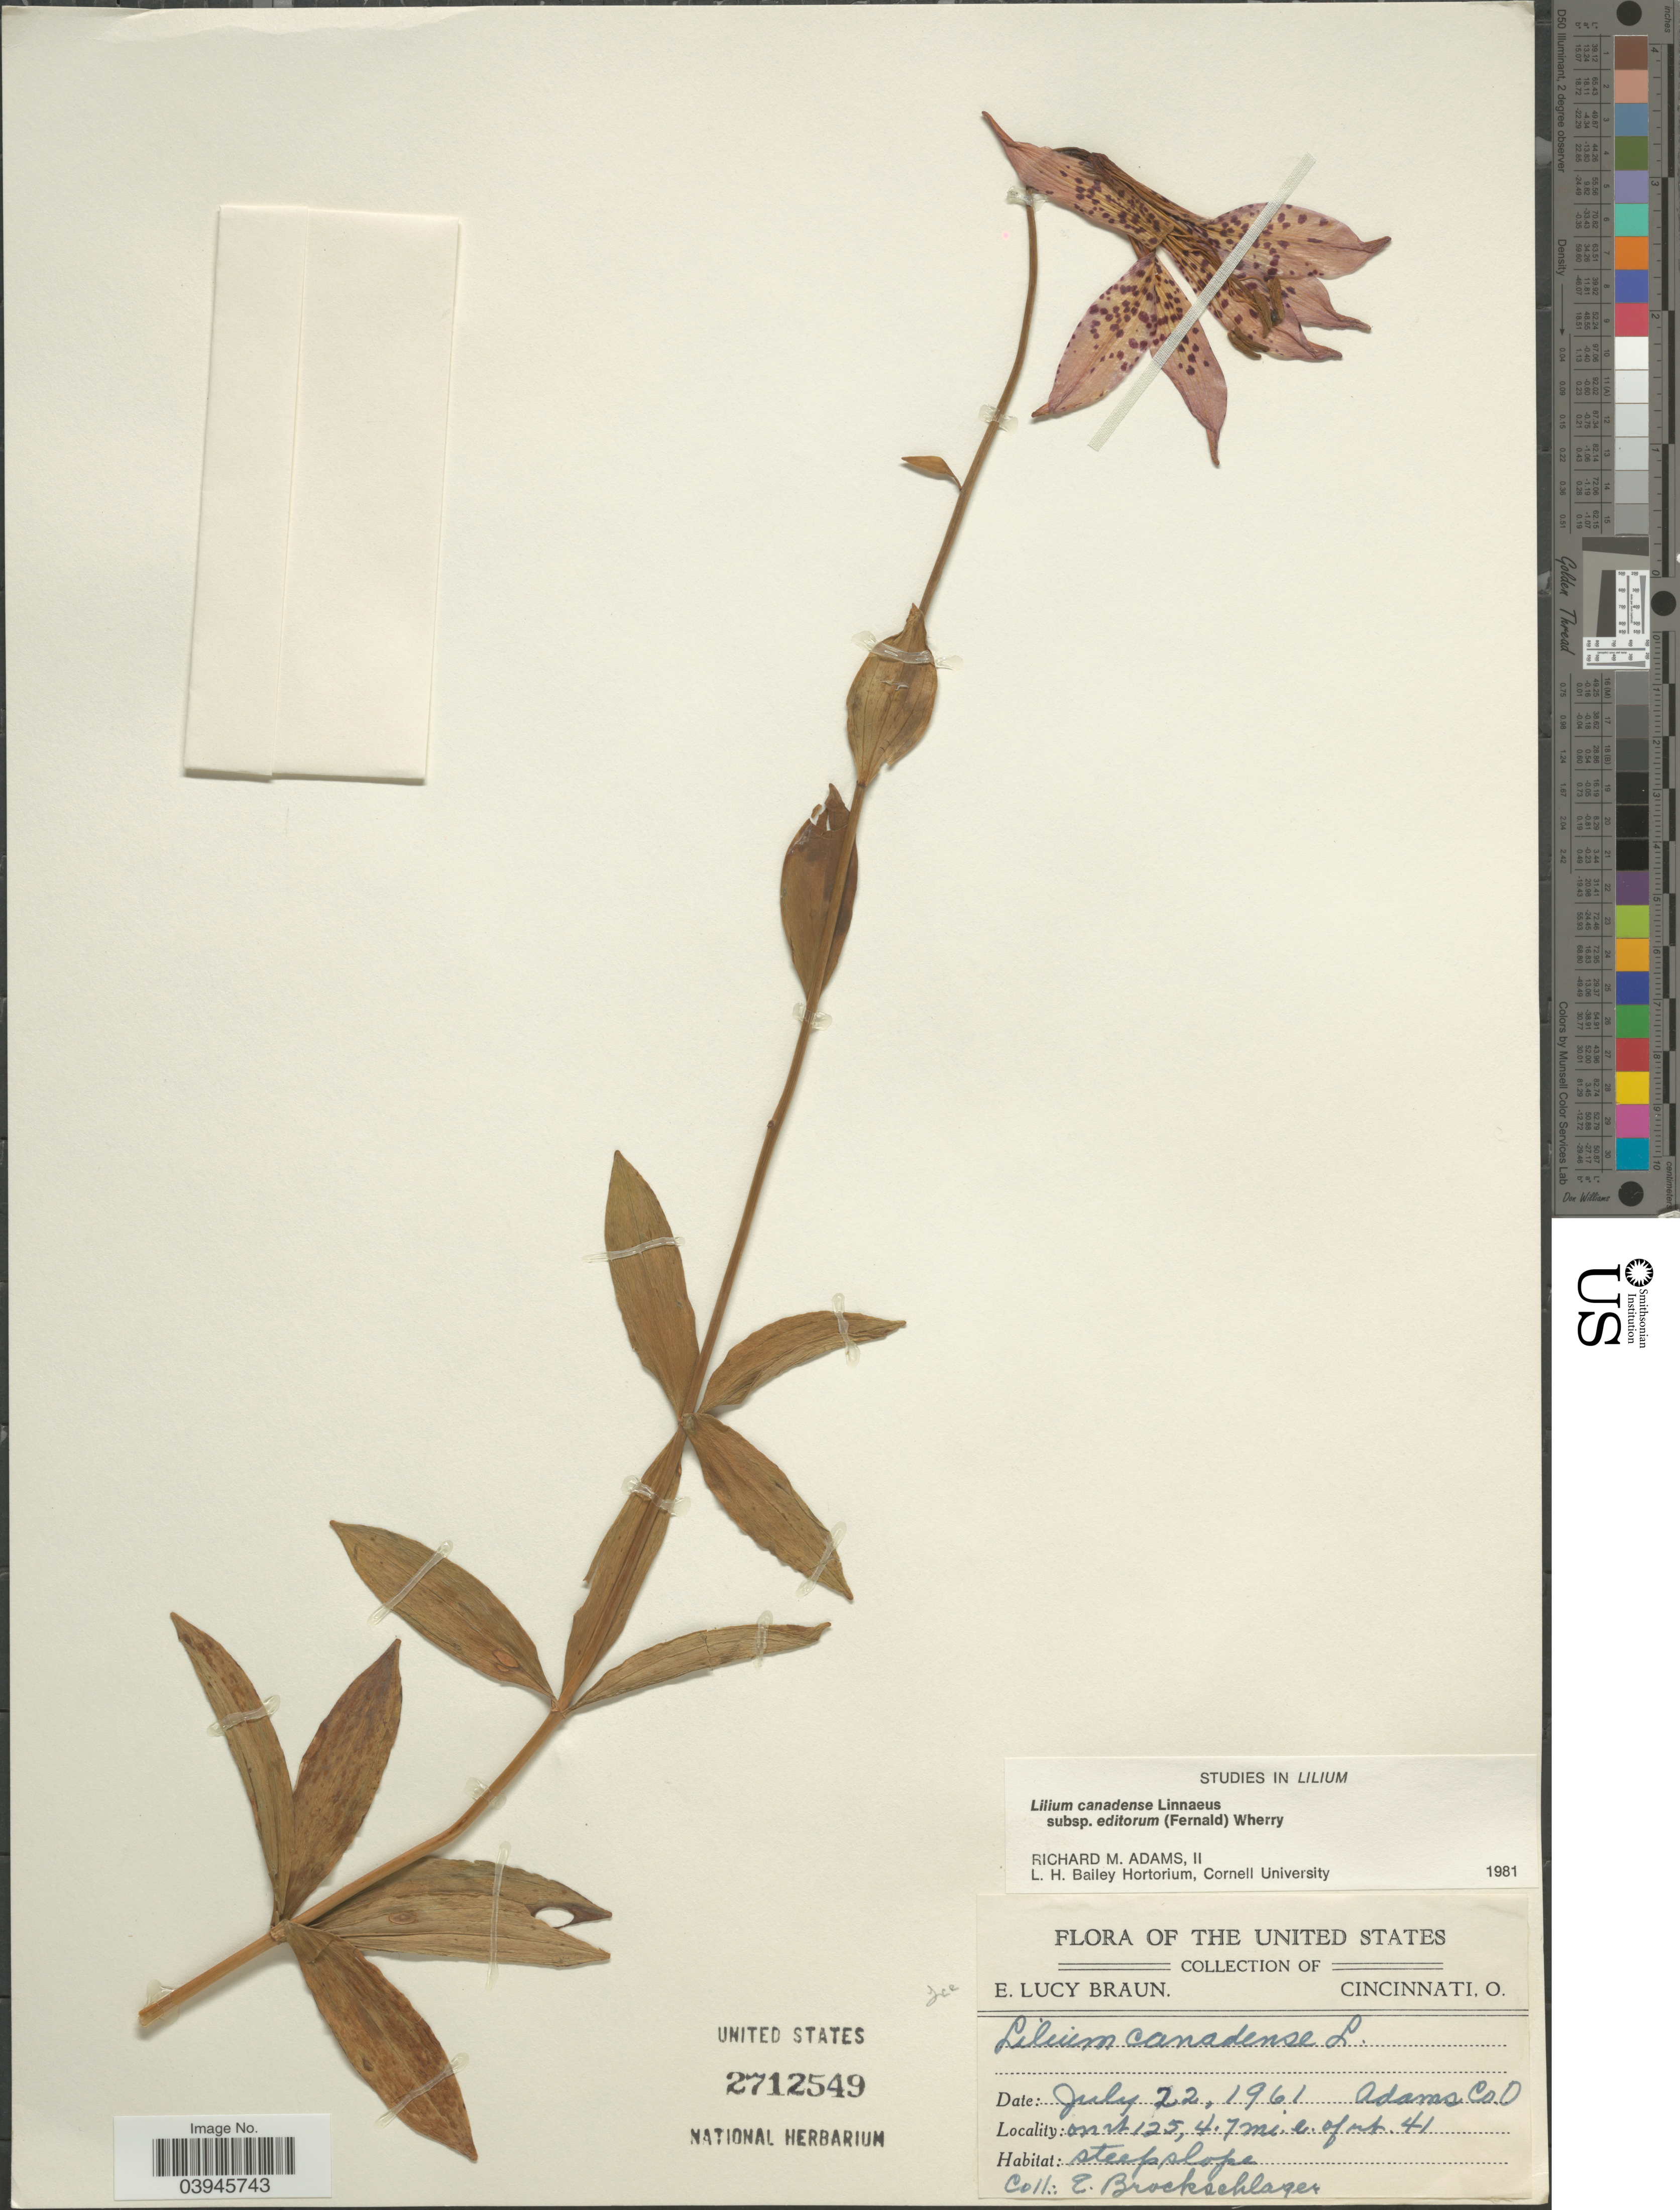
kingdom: Plantae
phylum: Tracheophyta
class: Liliopsida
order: Liliales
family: Liliaceae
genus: Lilium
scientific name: Lilium canadense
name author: L.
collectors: E. Brockschlager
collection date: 1961-07-22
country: United States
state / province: Ohio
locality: Adams Co. On rt 125, 4.7 mi. e. of Mt. 41.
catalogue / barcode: US 2712549